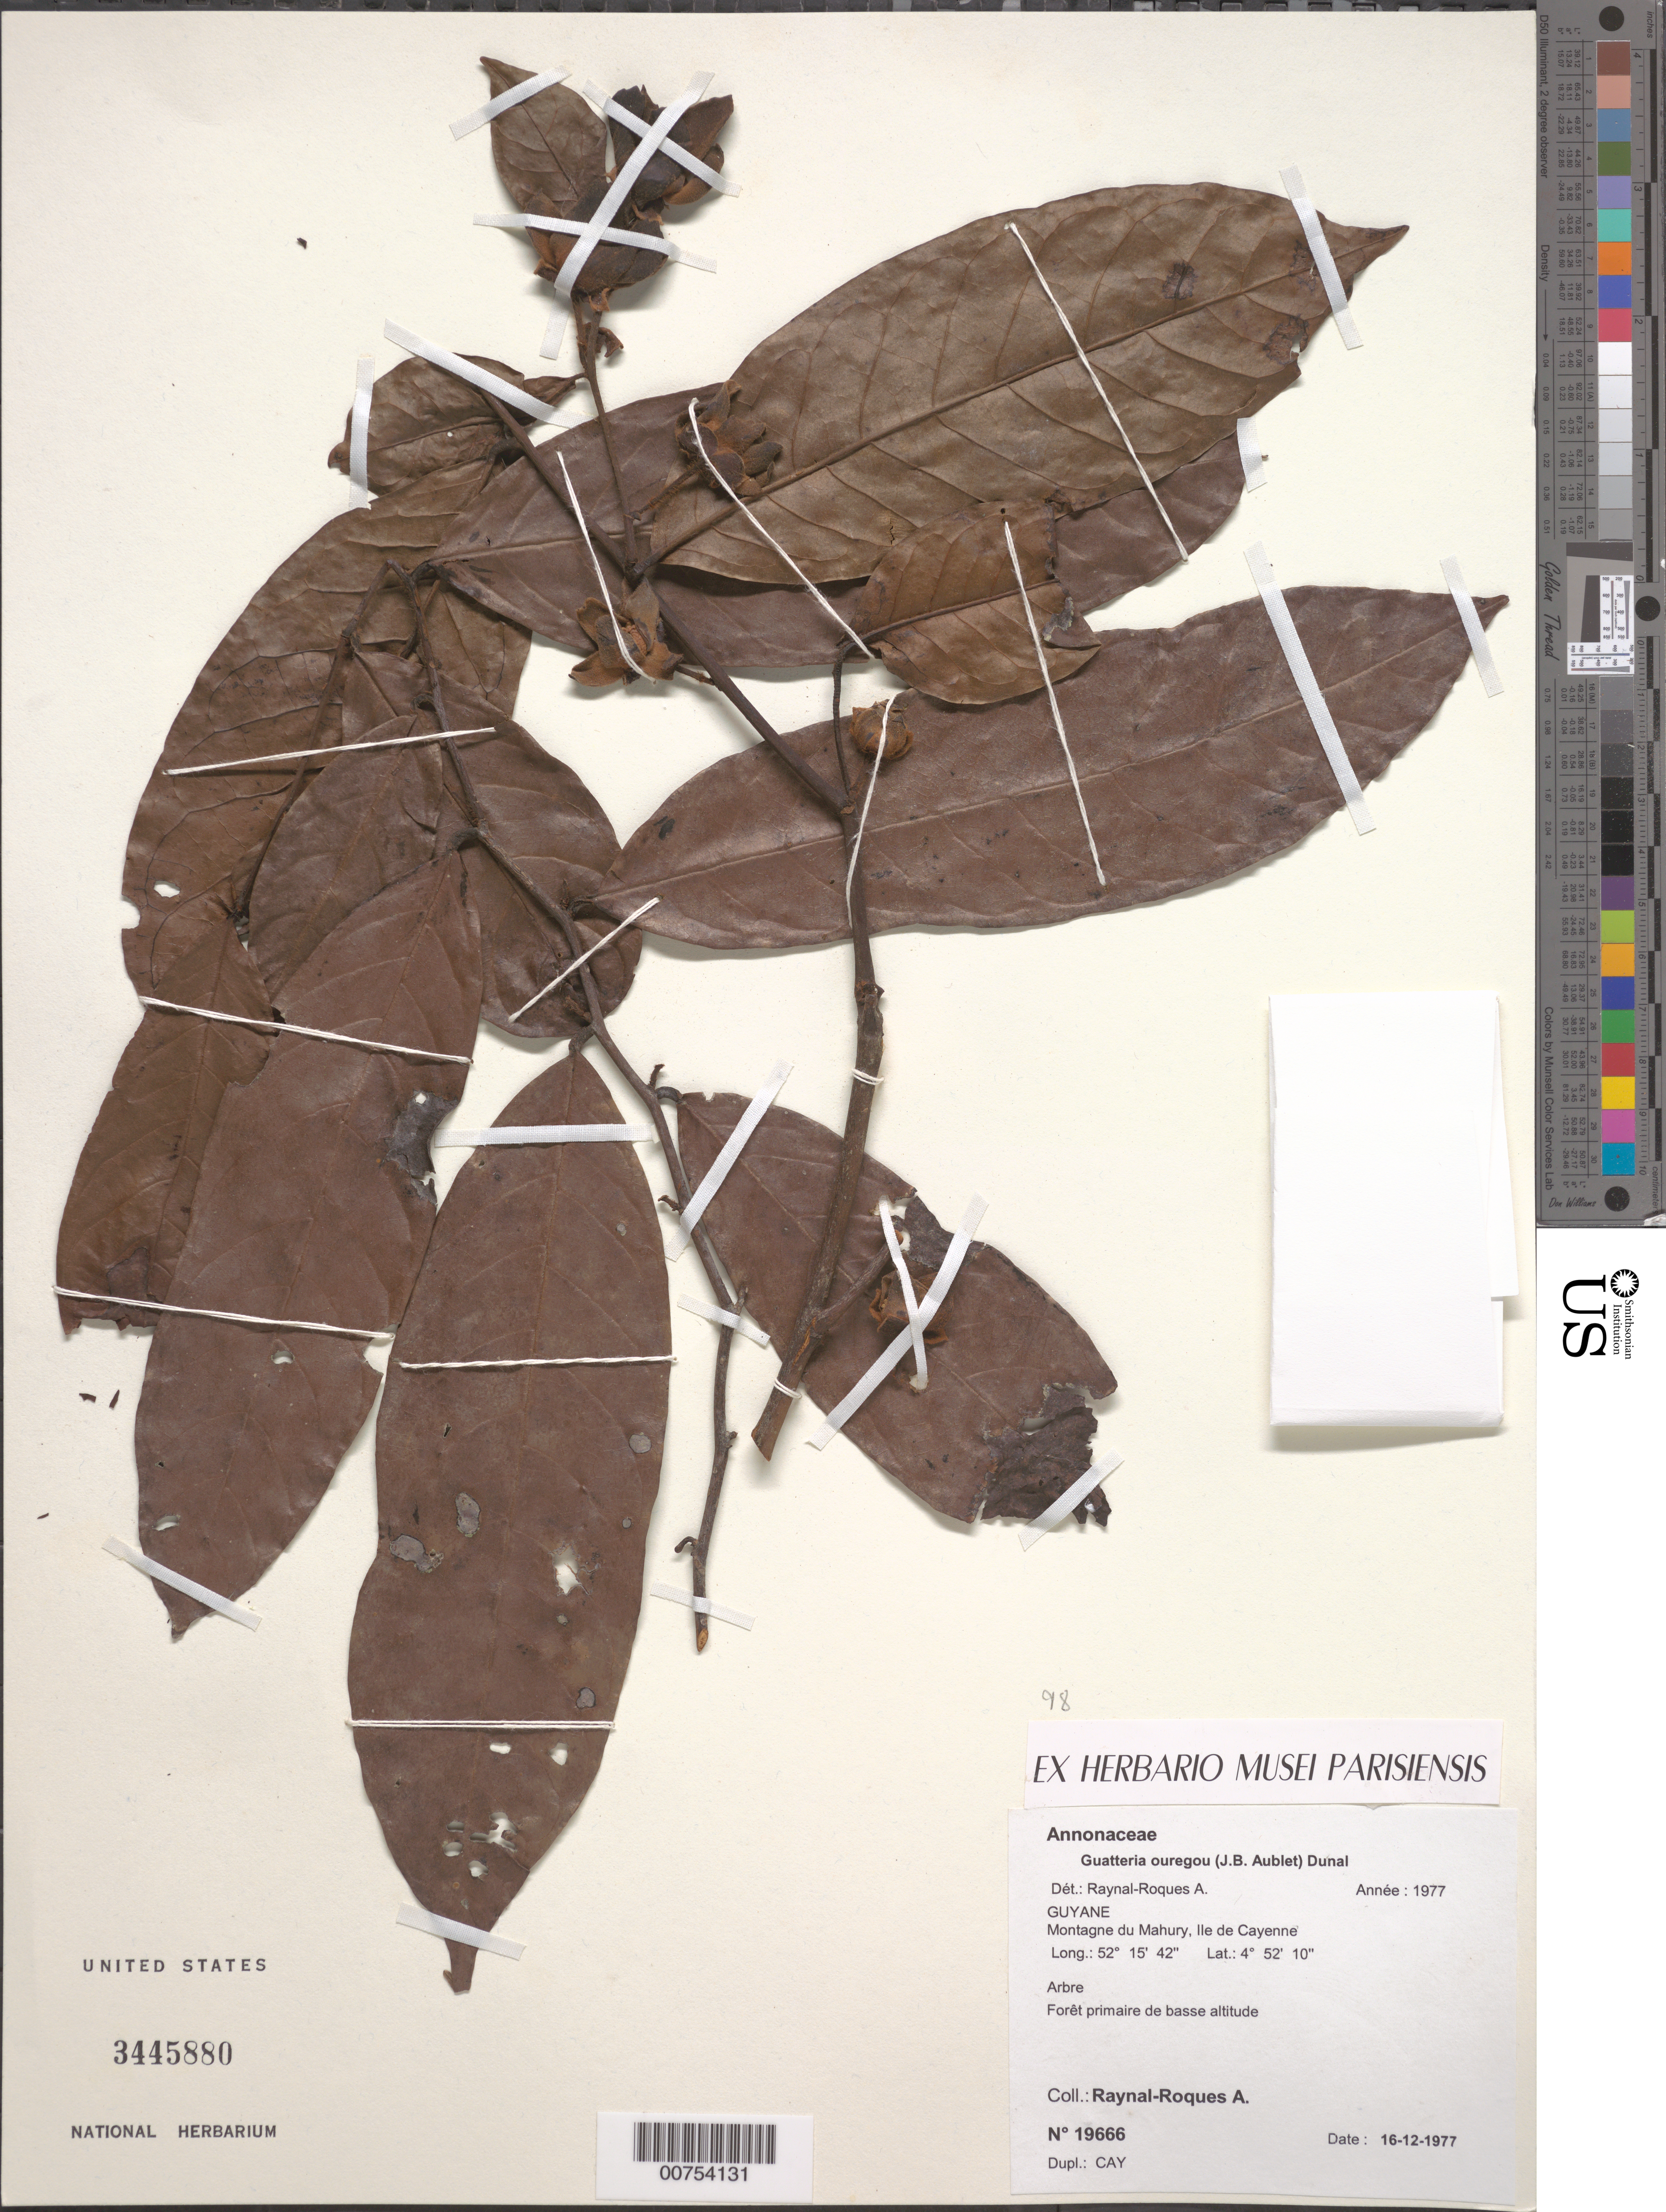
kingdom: Plantae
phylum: Tracheophyta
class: Magnoliopsida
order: Magnoliales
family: Annonaceae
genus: Guatteria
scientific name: Guatteria ouregou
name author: (Aubl.) Dunal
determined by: Raynal, A. M.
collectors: A. M. Raynal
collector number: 19666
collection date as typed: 16-Dec-77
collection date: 1977-12-16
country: French Guiana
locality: Montagne de Mahury, Ile de Cayenne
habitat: Low primary forest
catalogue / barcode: US 3445880